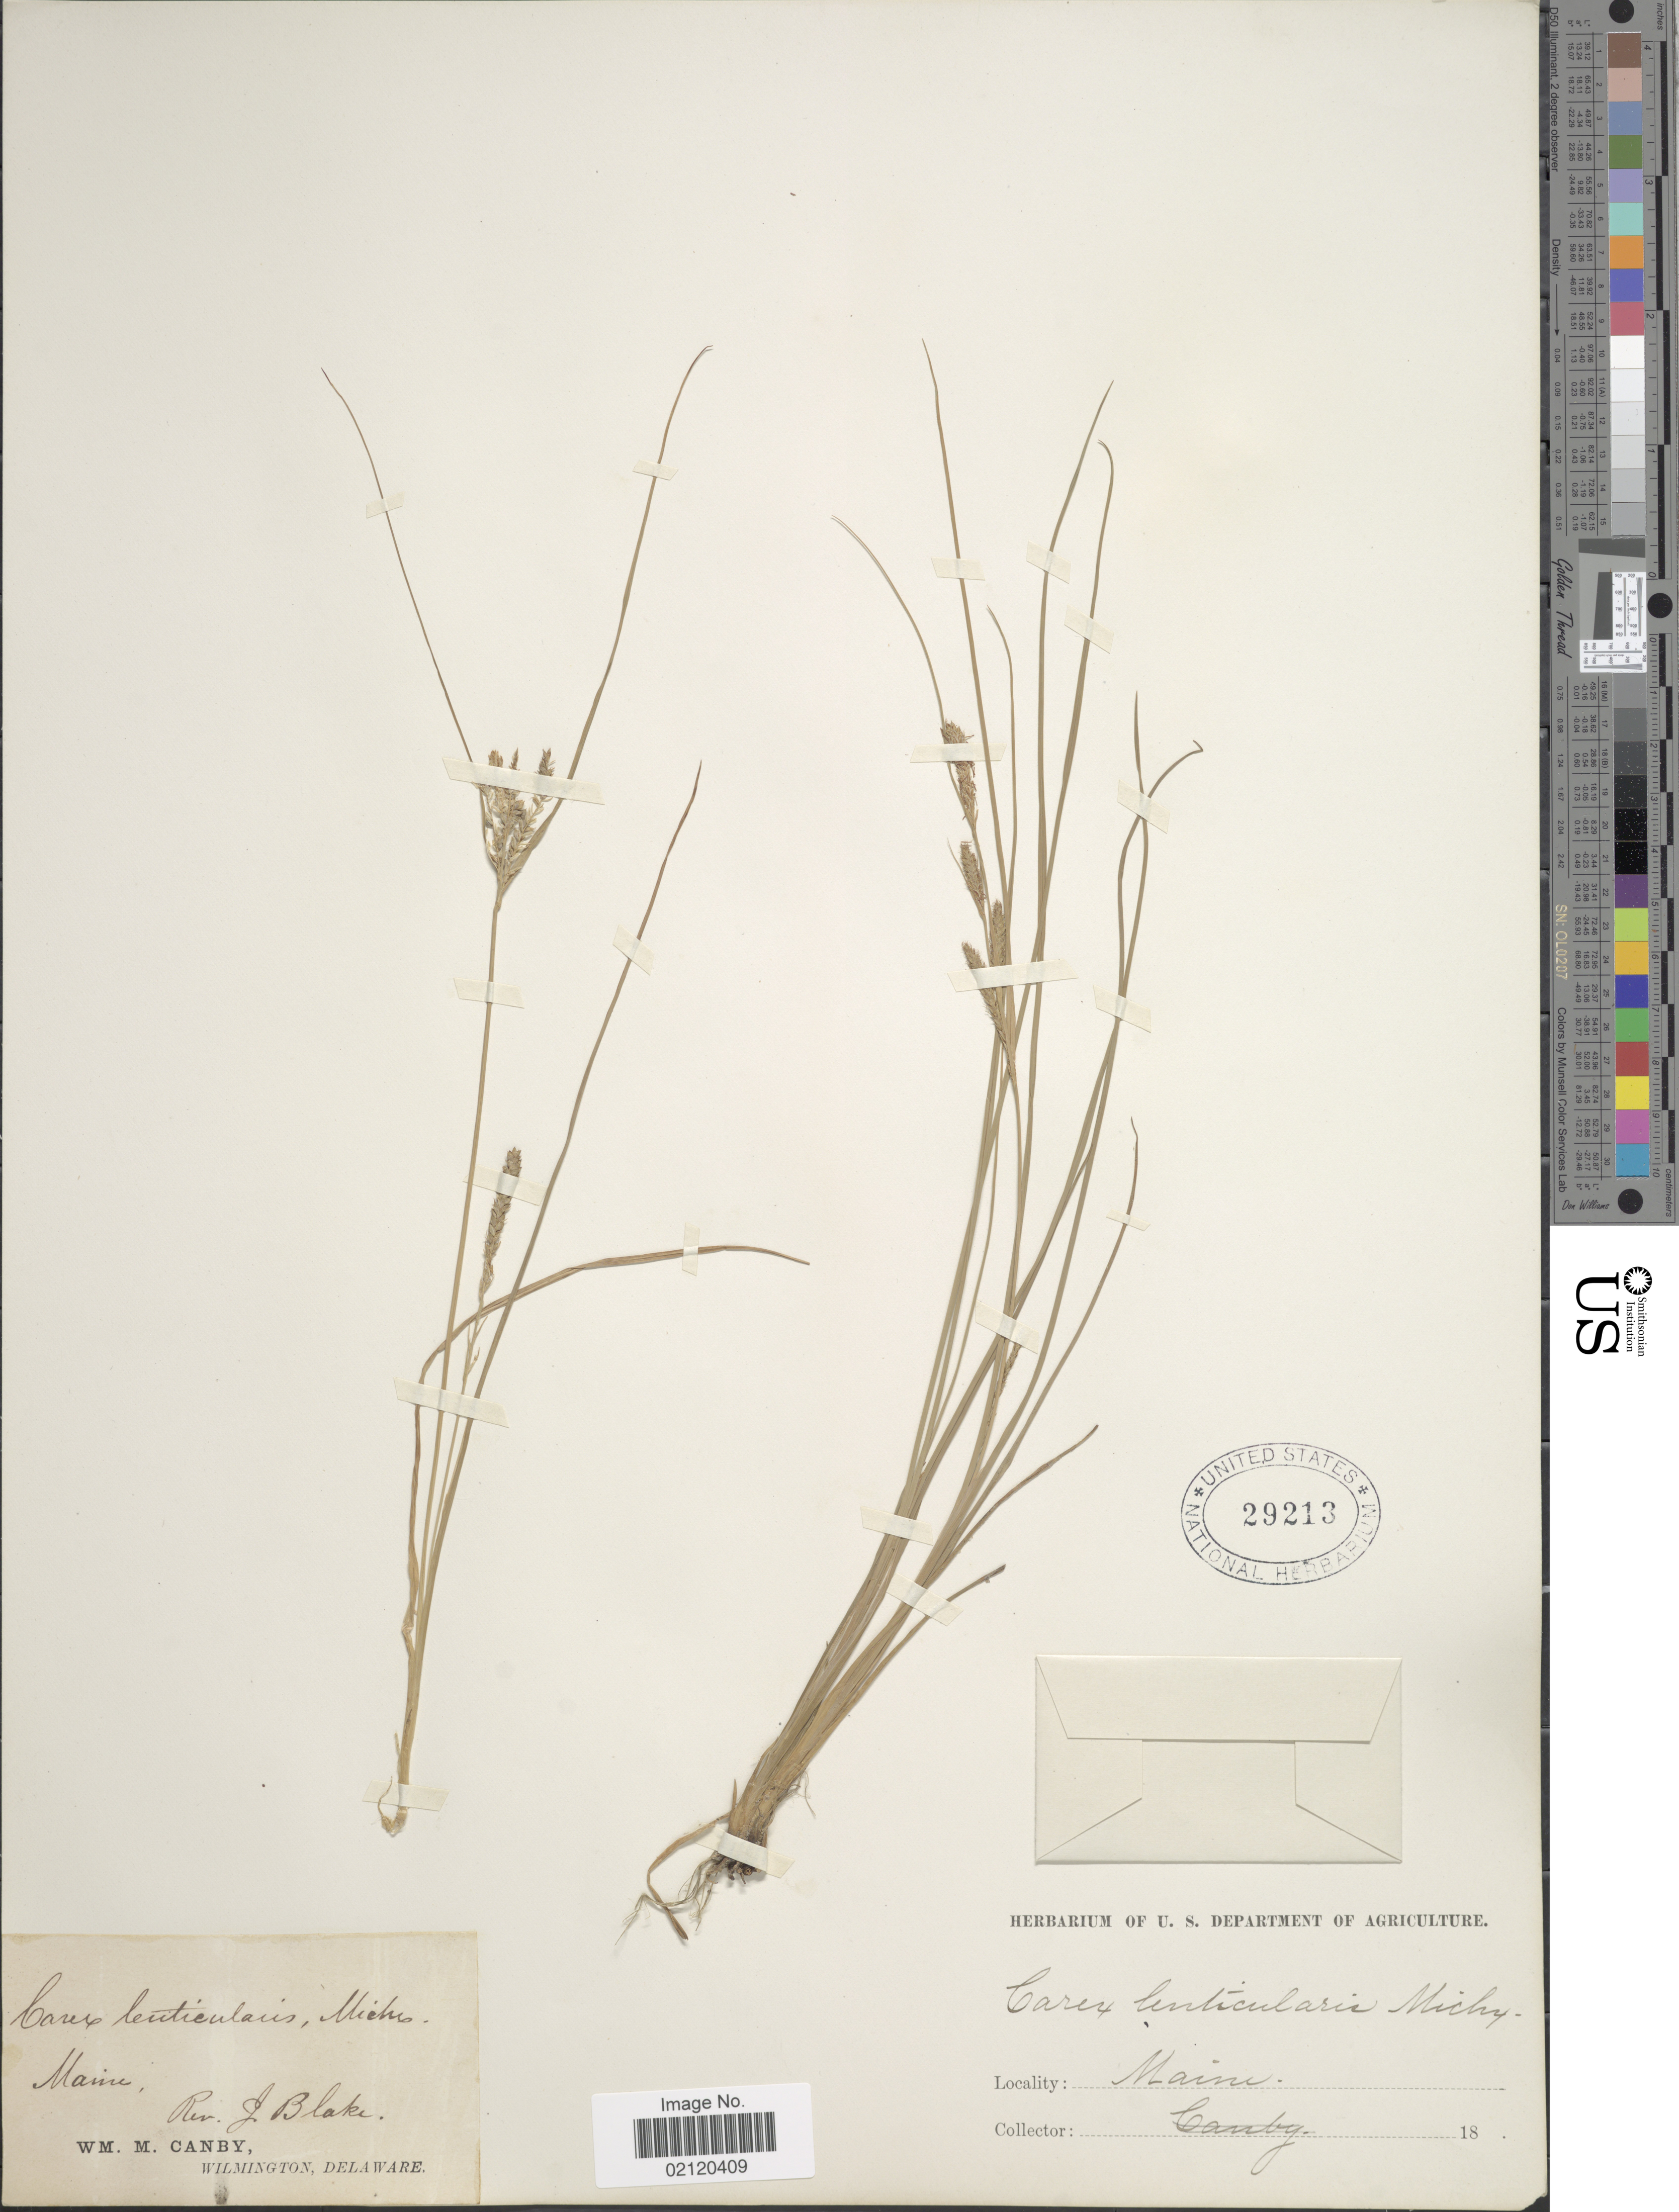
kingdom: Plantae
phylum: Tracheophyta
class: Liliopsida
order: Poales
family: Cyperaceae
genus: Carex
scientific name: Carex lenticularis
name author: Michx.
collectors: J. Blake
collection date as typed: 18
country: United States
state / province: Maine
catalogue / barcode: US 29213